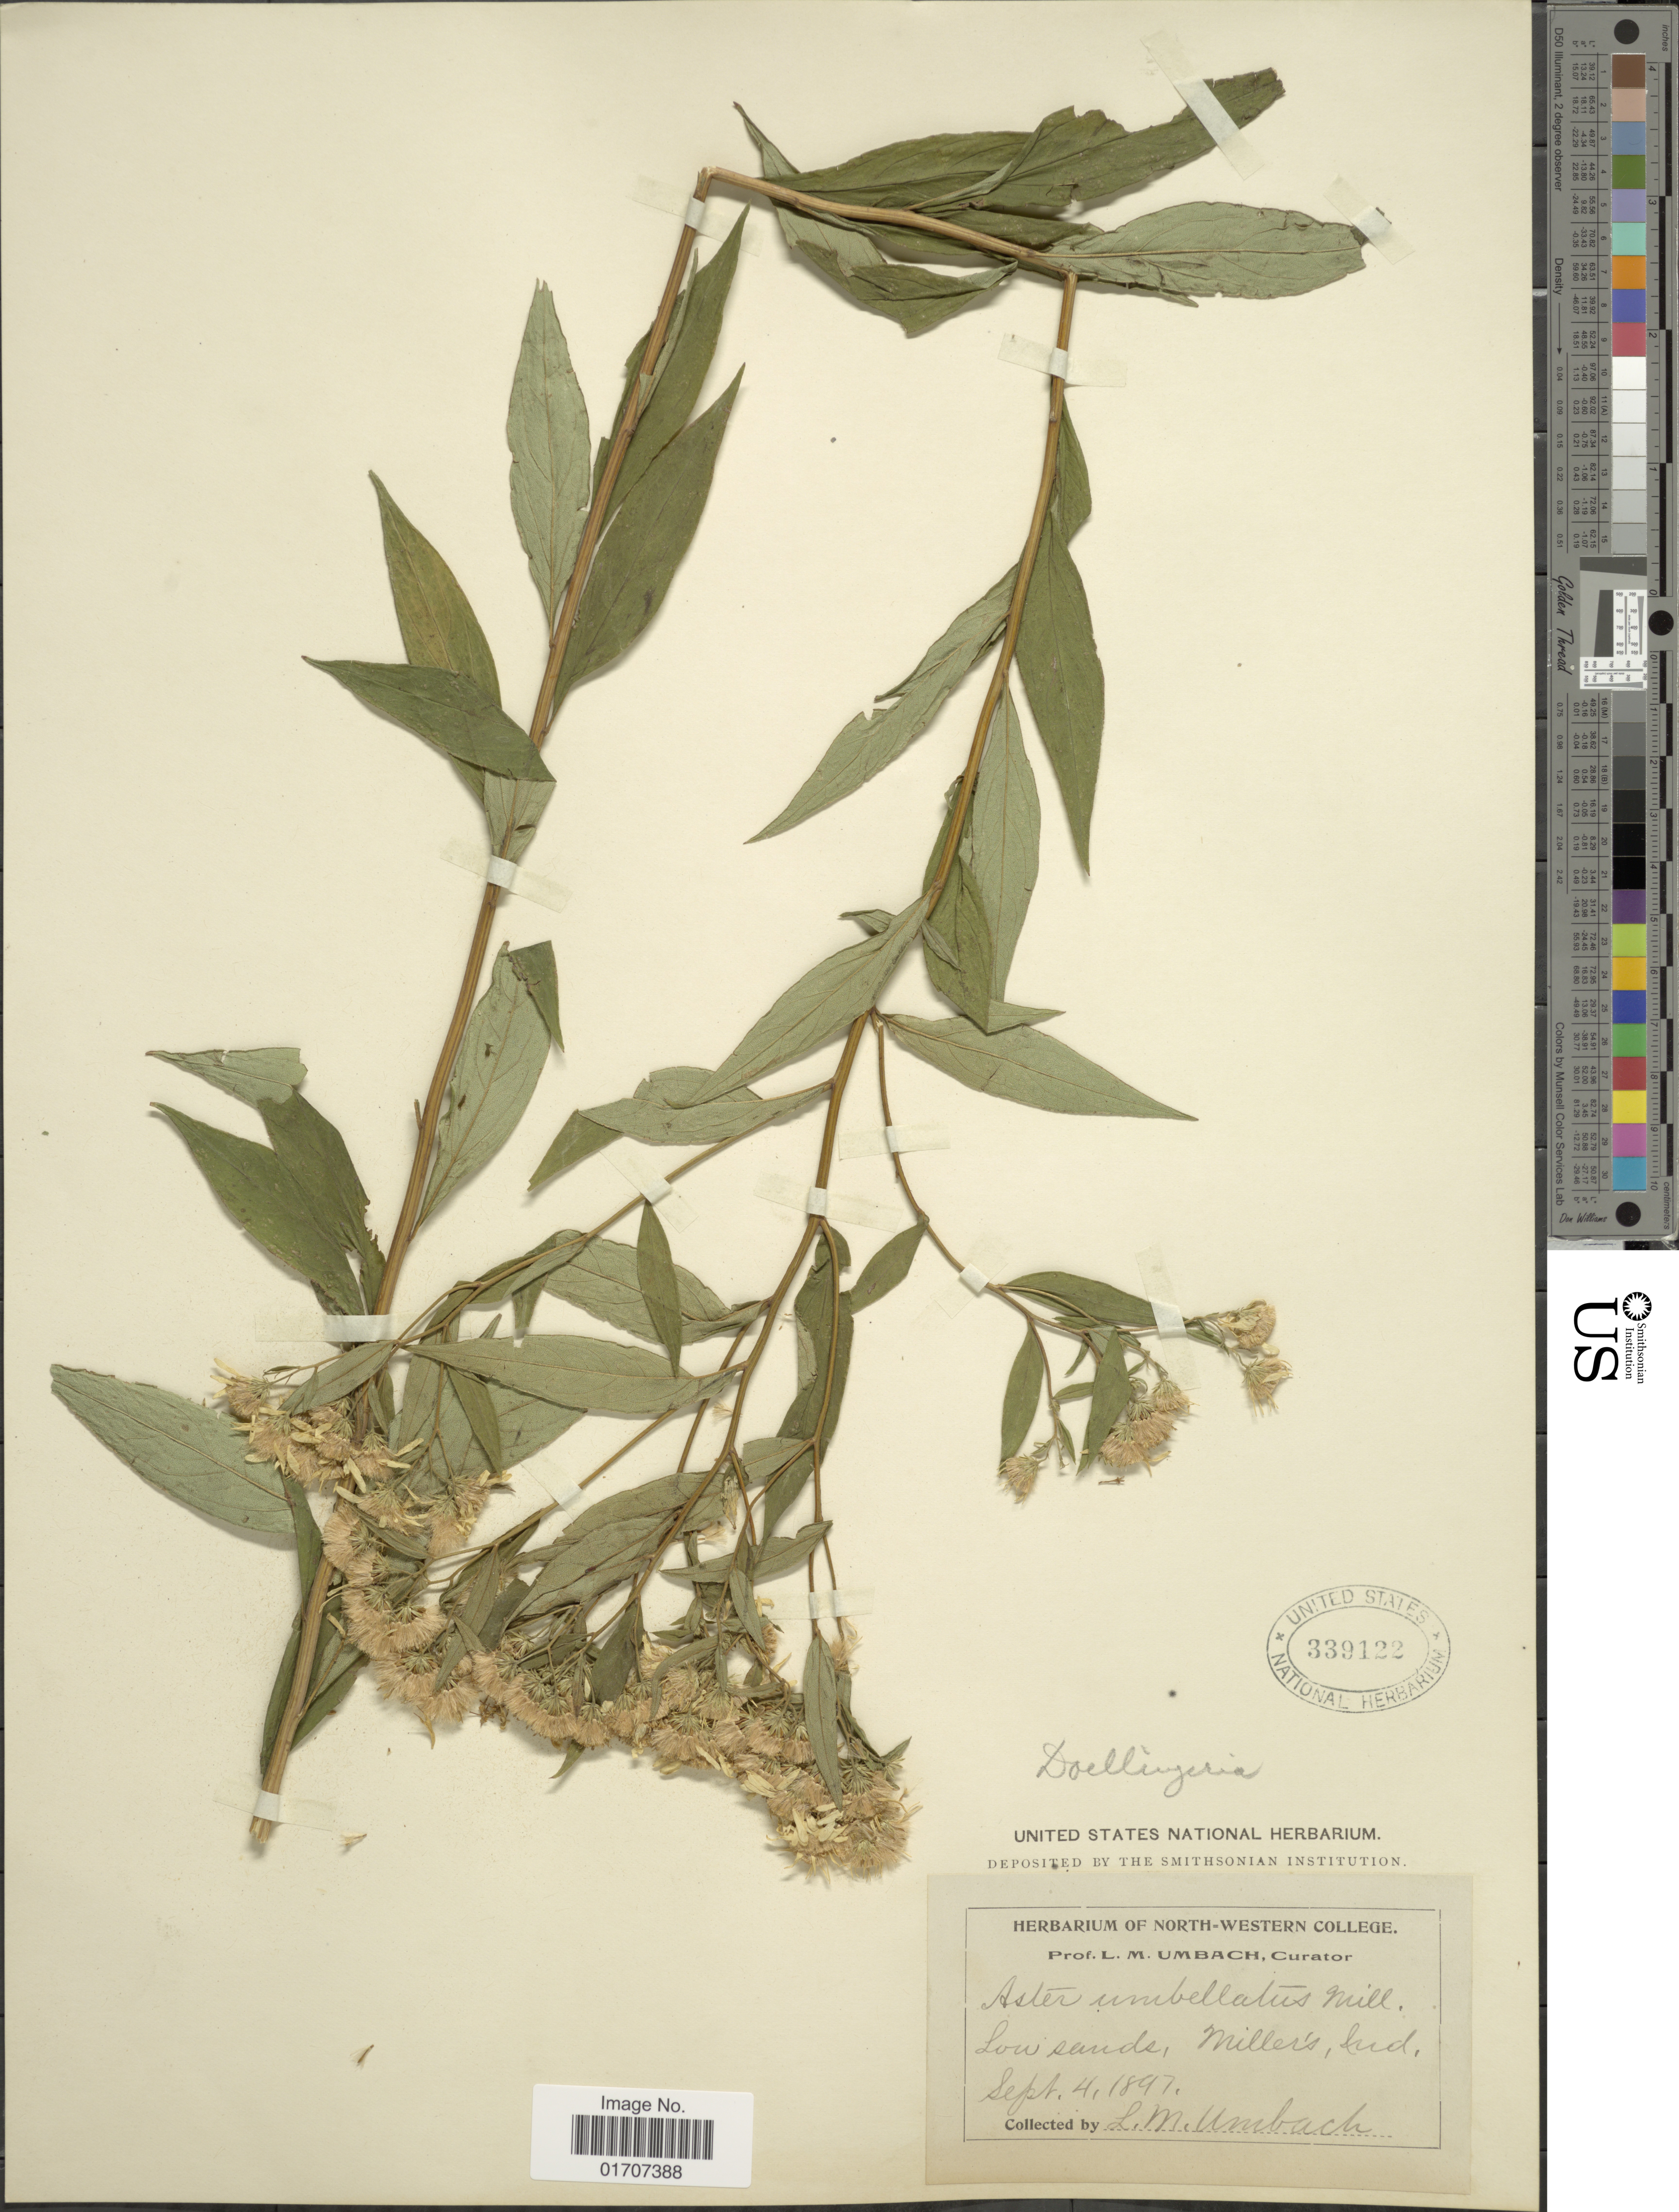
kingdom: Plantae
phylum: Tracheophyta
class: Magnoliopsida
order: Asterales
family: Asteraceae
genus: Doellingeria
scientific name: Doellingeria umbellata var. umbellata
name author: Nees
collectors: L. M. Umbach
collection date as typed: Transcribed d/m/y: 4/9/18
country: United States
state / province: Indiana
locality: Low sands, Miller's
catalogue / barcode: US 339122